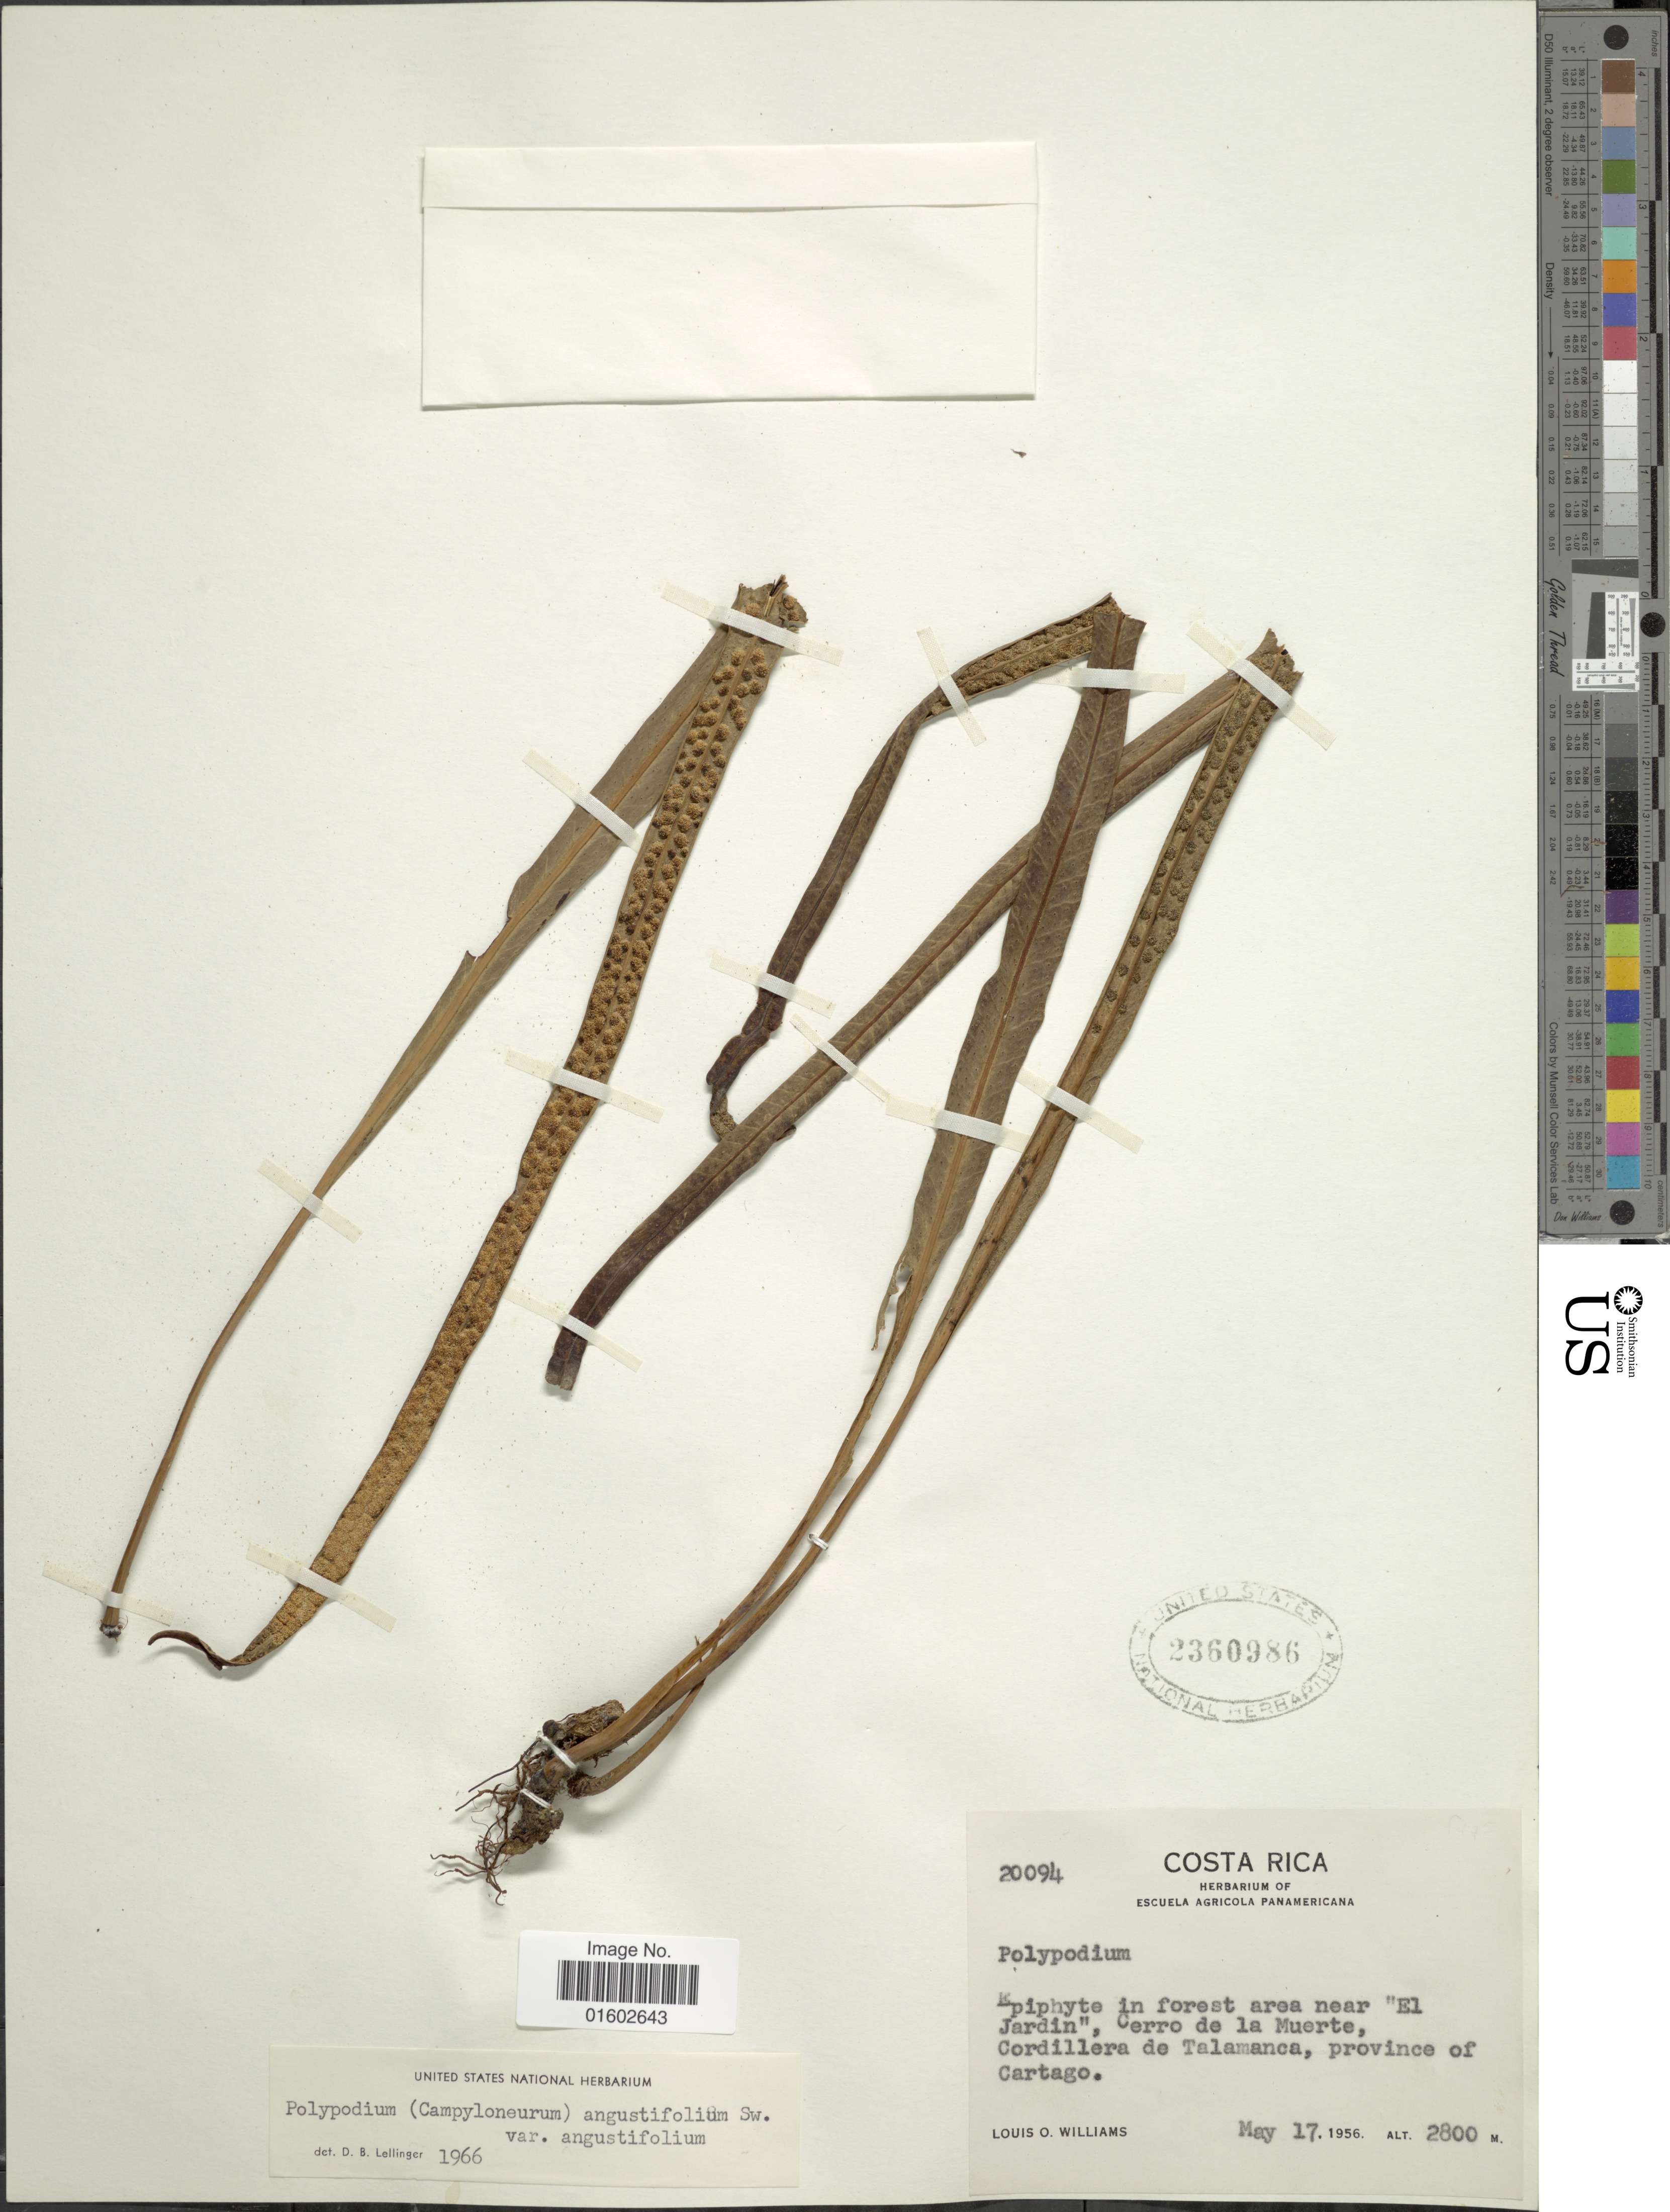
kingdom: Plantae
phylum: Tracheophyta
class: Polypodiopsida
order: Polypodiales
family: Polypodiaceae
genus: Campyloneurum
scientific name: Campyloneurum amphostenon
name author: (Kunze ex Klotzsch) Fée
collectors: L. O. Williams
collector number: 20094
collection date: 1956-05-17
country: Costa Rica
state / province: Cartago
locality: Area near "El Jardin", Cerro de la Muerte, Cordillera de Talamarca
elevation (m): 2800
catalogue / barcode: US 2360986